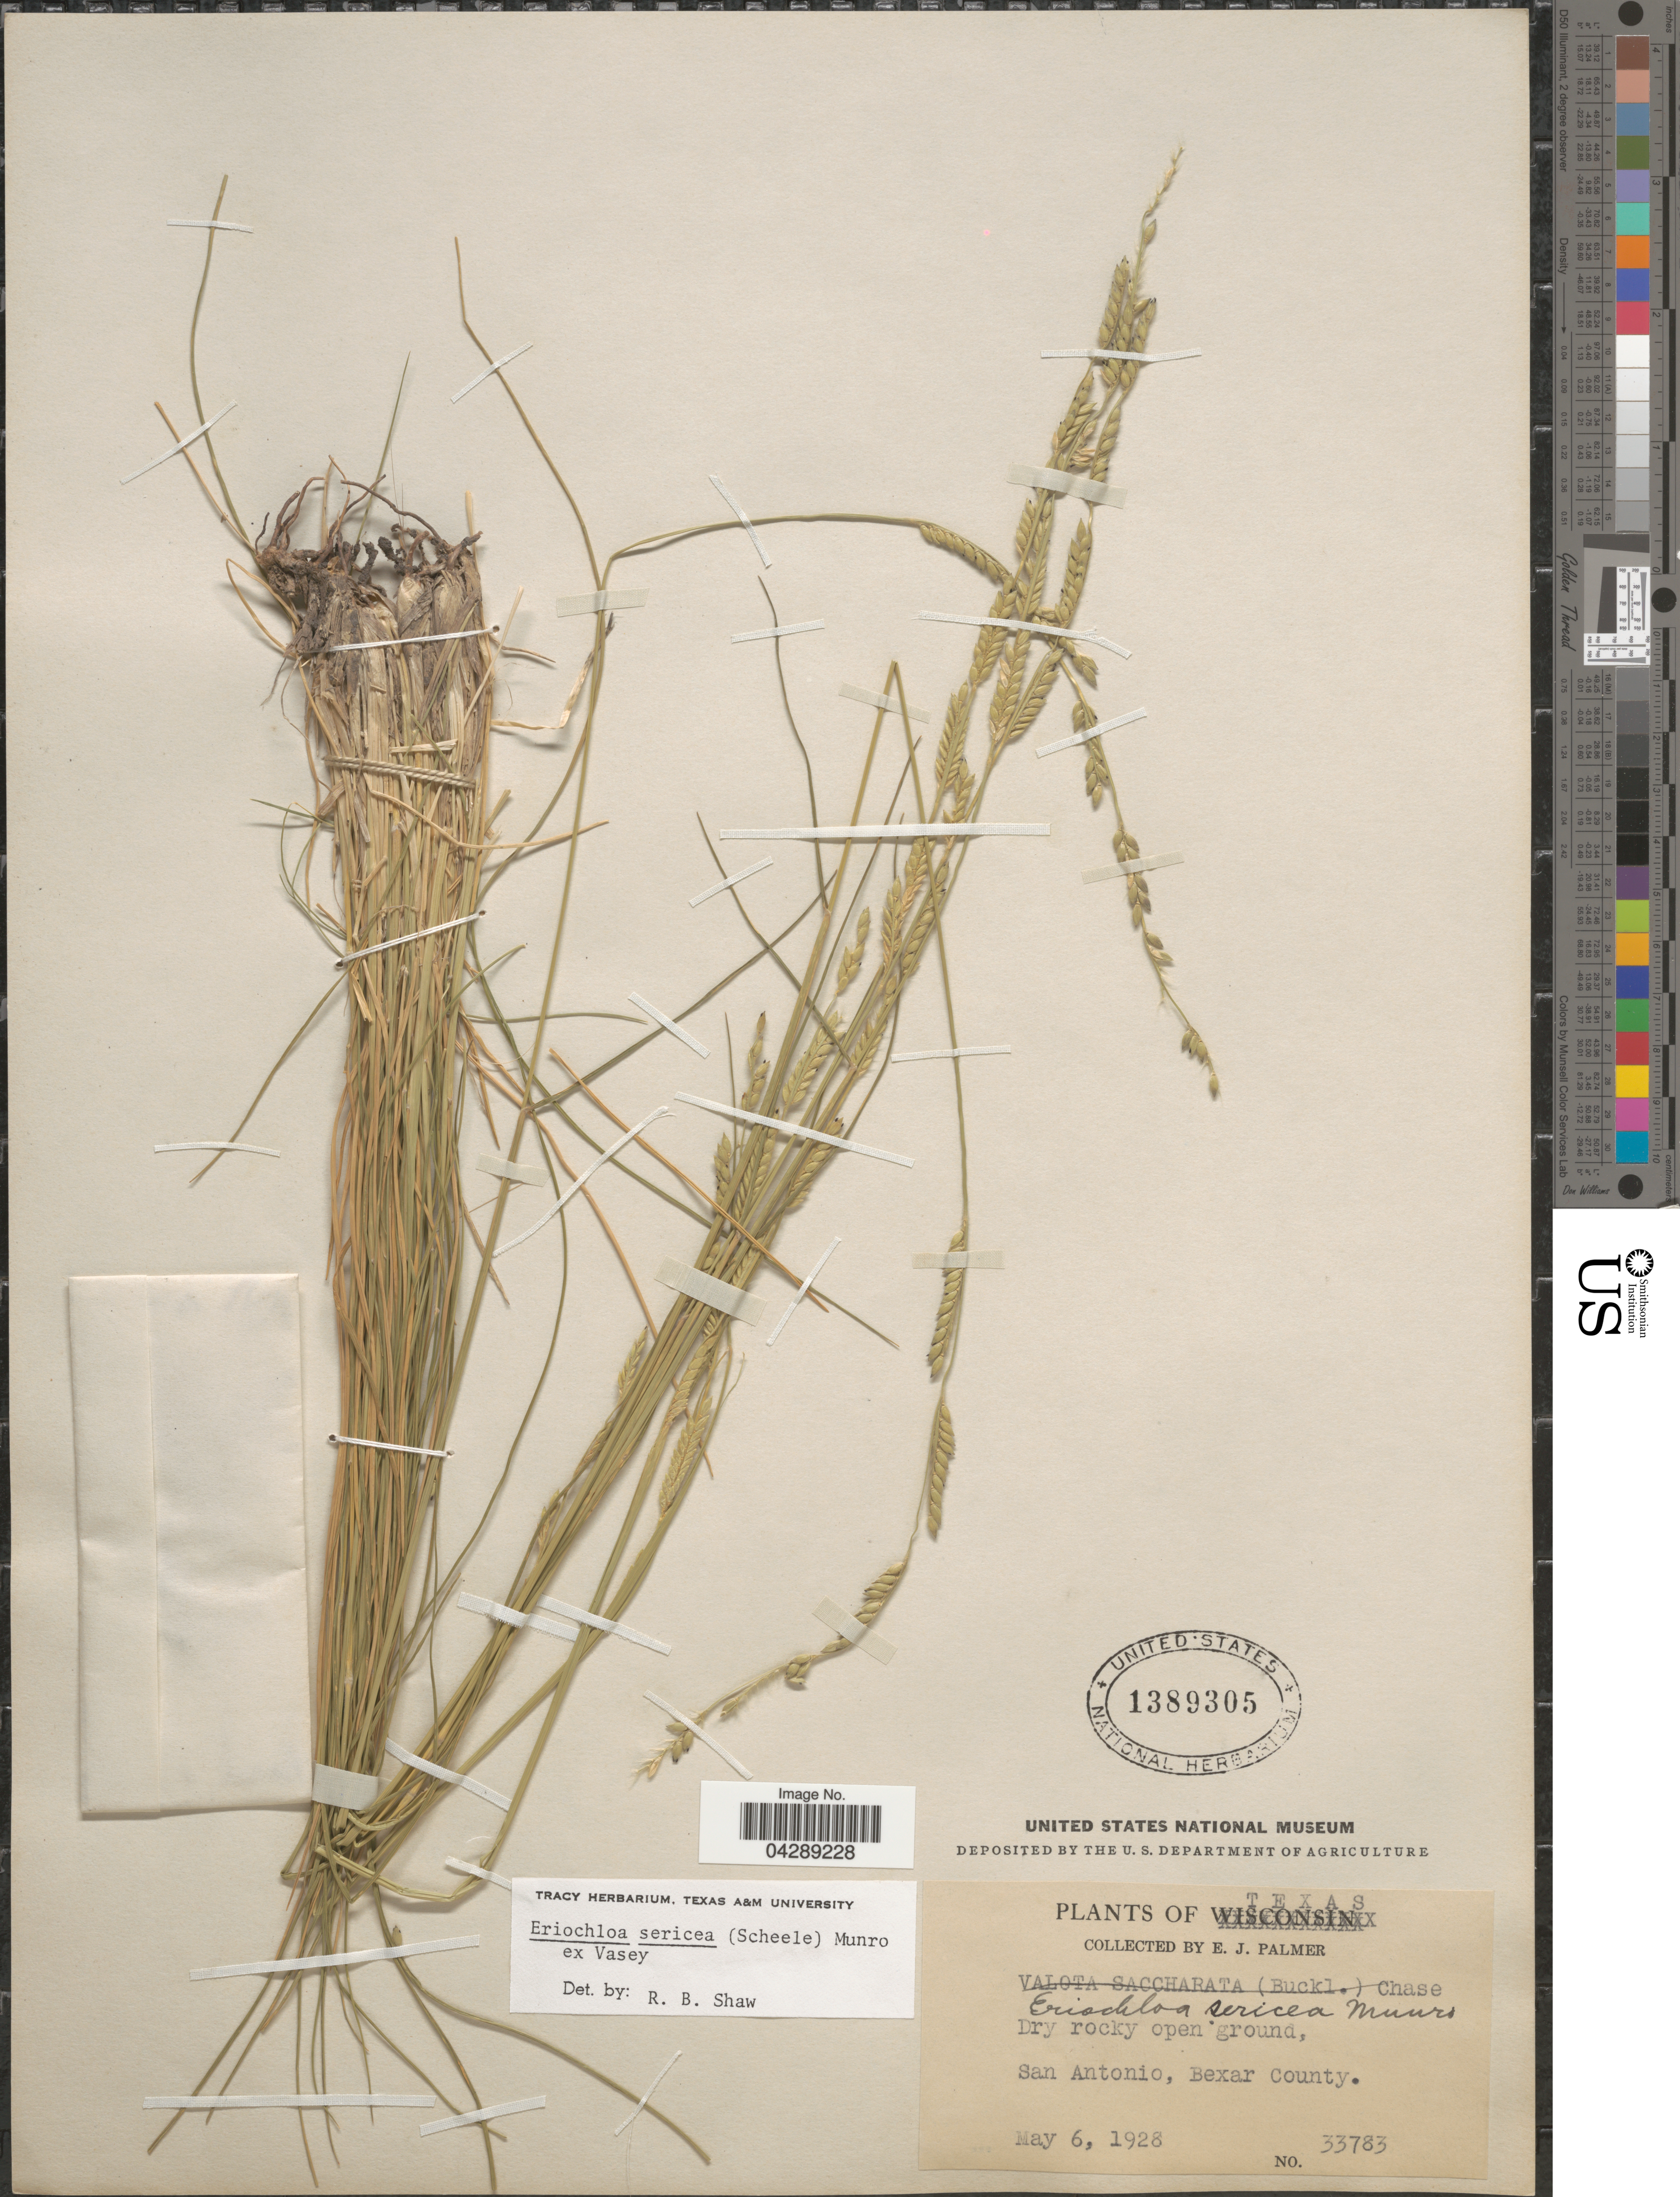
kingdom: Plantae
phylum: Tracheophyta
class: Liliopsida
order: Poales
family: Poaceae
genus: Eriochloa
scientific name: Eriochloa sericea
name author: (Scheele) Munro ex Vasey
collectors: E. J. Palmer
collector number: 33783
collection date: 1928-05-06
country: United States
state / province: Texas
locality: Dry rocky open ground, San Antonio, Bexar County.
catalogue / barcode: US 1389305